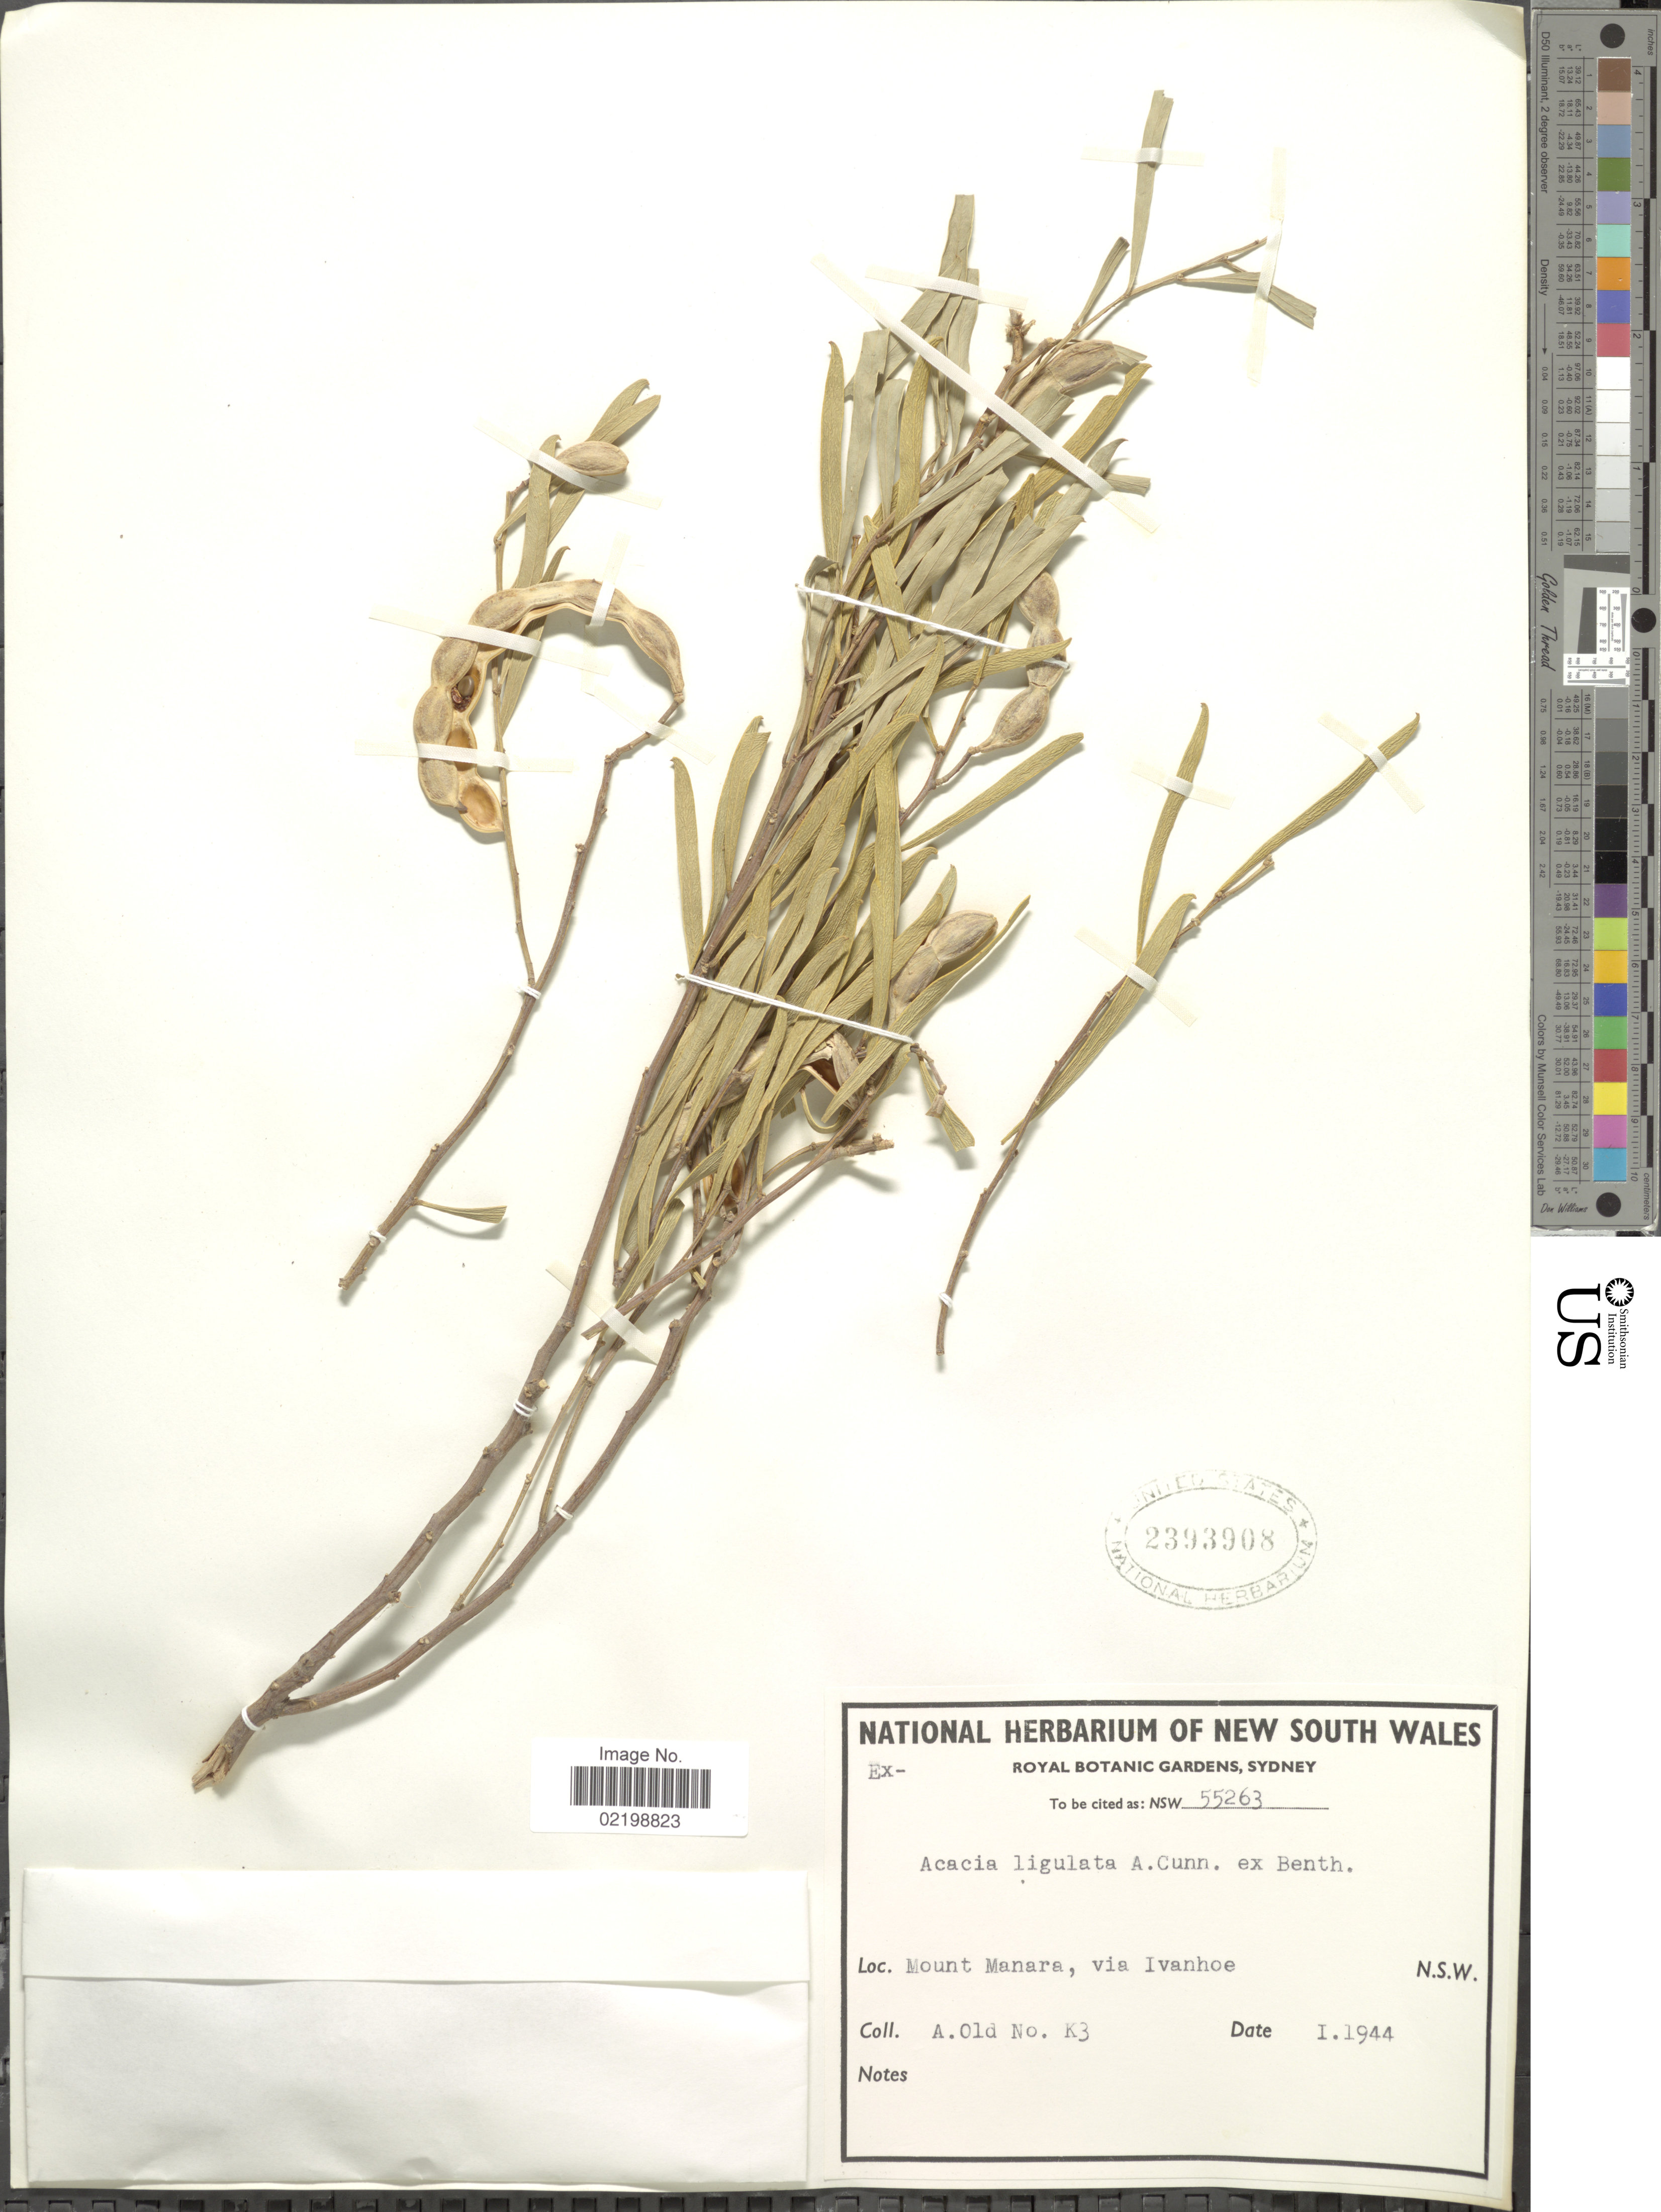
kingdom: Plantae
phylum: Tracheophyta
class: Magnoliopsida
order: Fabales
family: Fabaceae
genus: Acacia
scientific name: Acacia ligulata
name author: Benth.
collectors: A. Old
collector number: K3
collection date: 1944-01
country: Australia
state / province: New South Wales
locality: Mount Manara, Via Ivanhoe, N.S.W.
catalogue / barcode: US 2393908